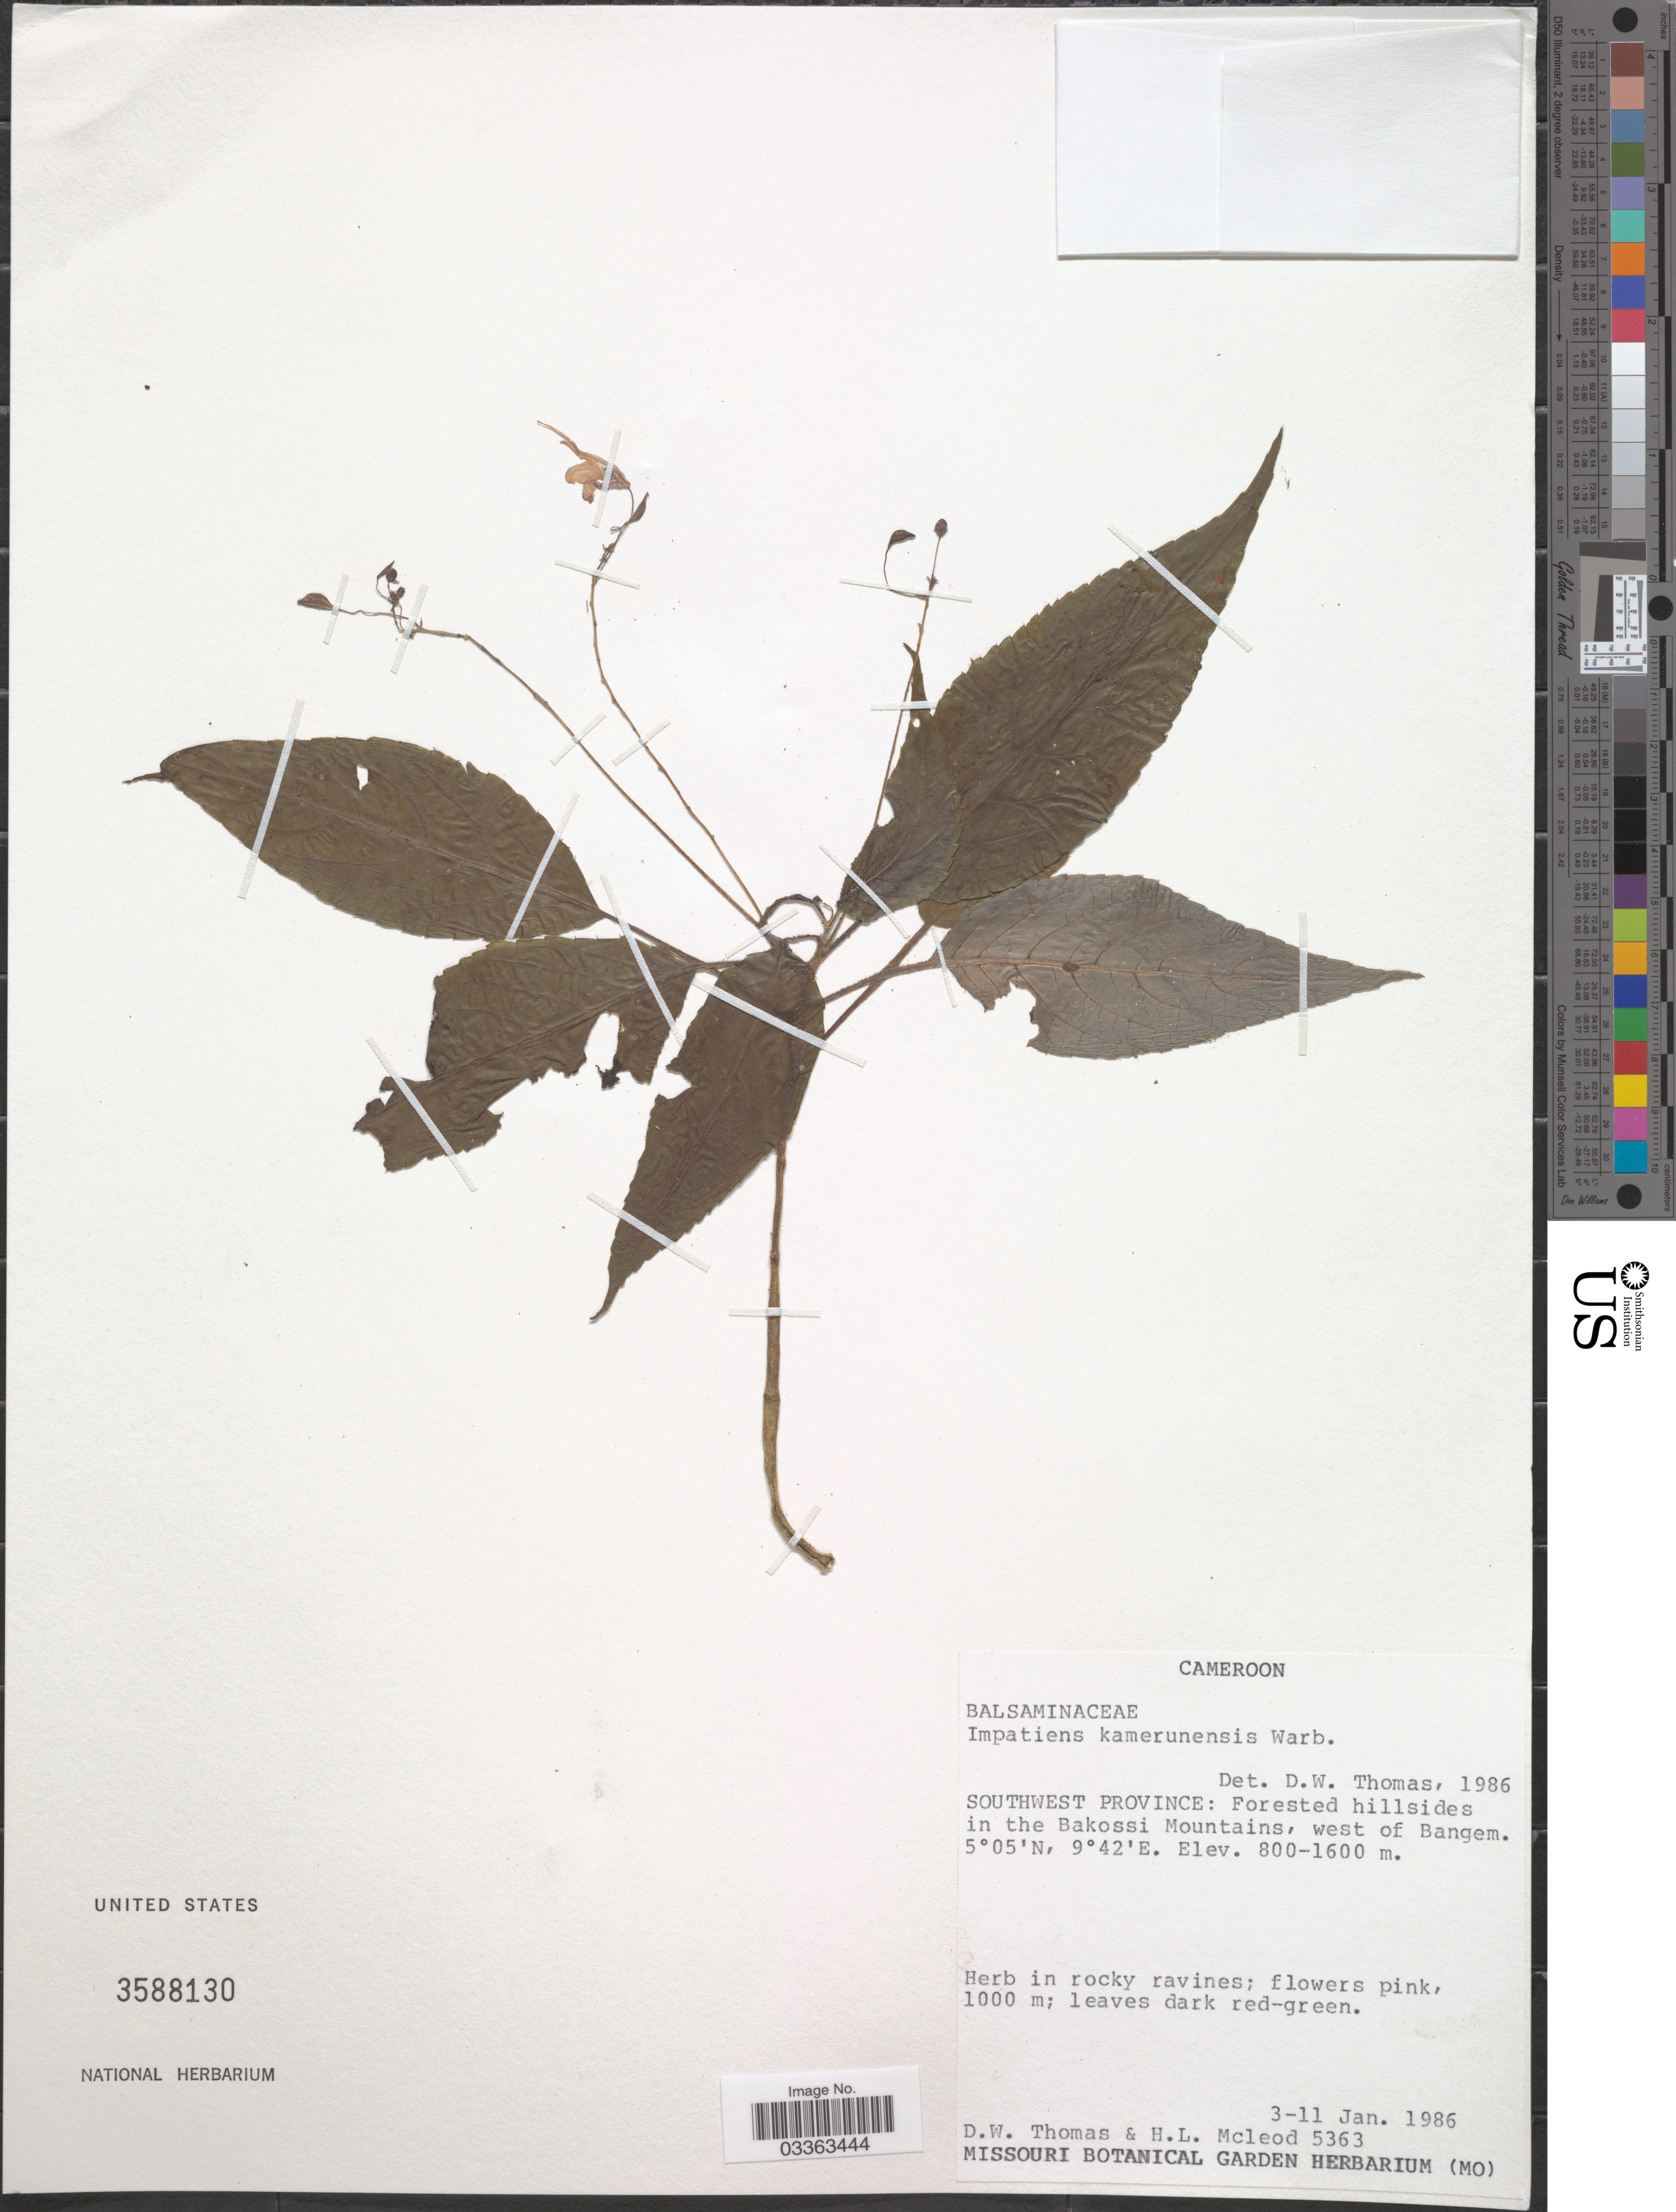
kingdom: Plantae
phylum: Tracheophyta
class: Magnoliopsida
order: Ericales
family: Balsaminaceae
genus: Impatiens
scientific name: Impatiens kamerunensis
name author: Warb.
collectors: D. W. Thomas & H. Mcleod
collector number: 5363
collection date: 1986-01-03/1986-01-11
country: Cameroon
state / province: Sud-Ouest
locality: Southwest Province: Forested hillsides in the Bakossi Mountains, west of Bangem.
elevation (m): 800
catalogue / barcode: US 3588130